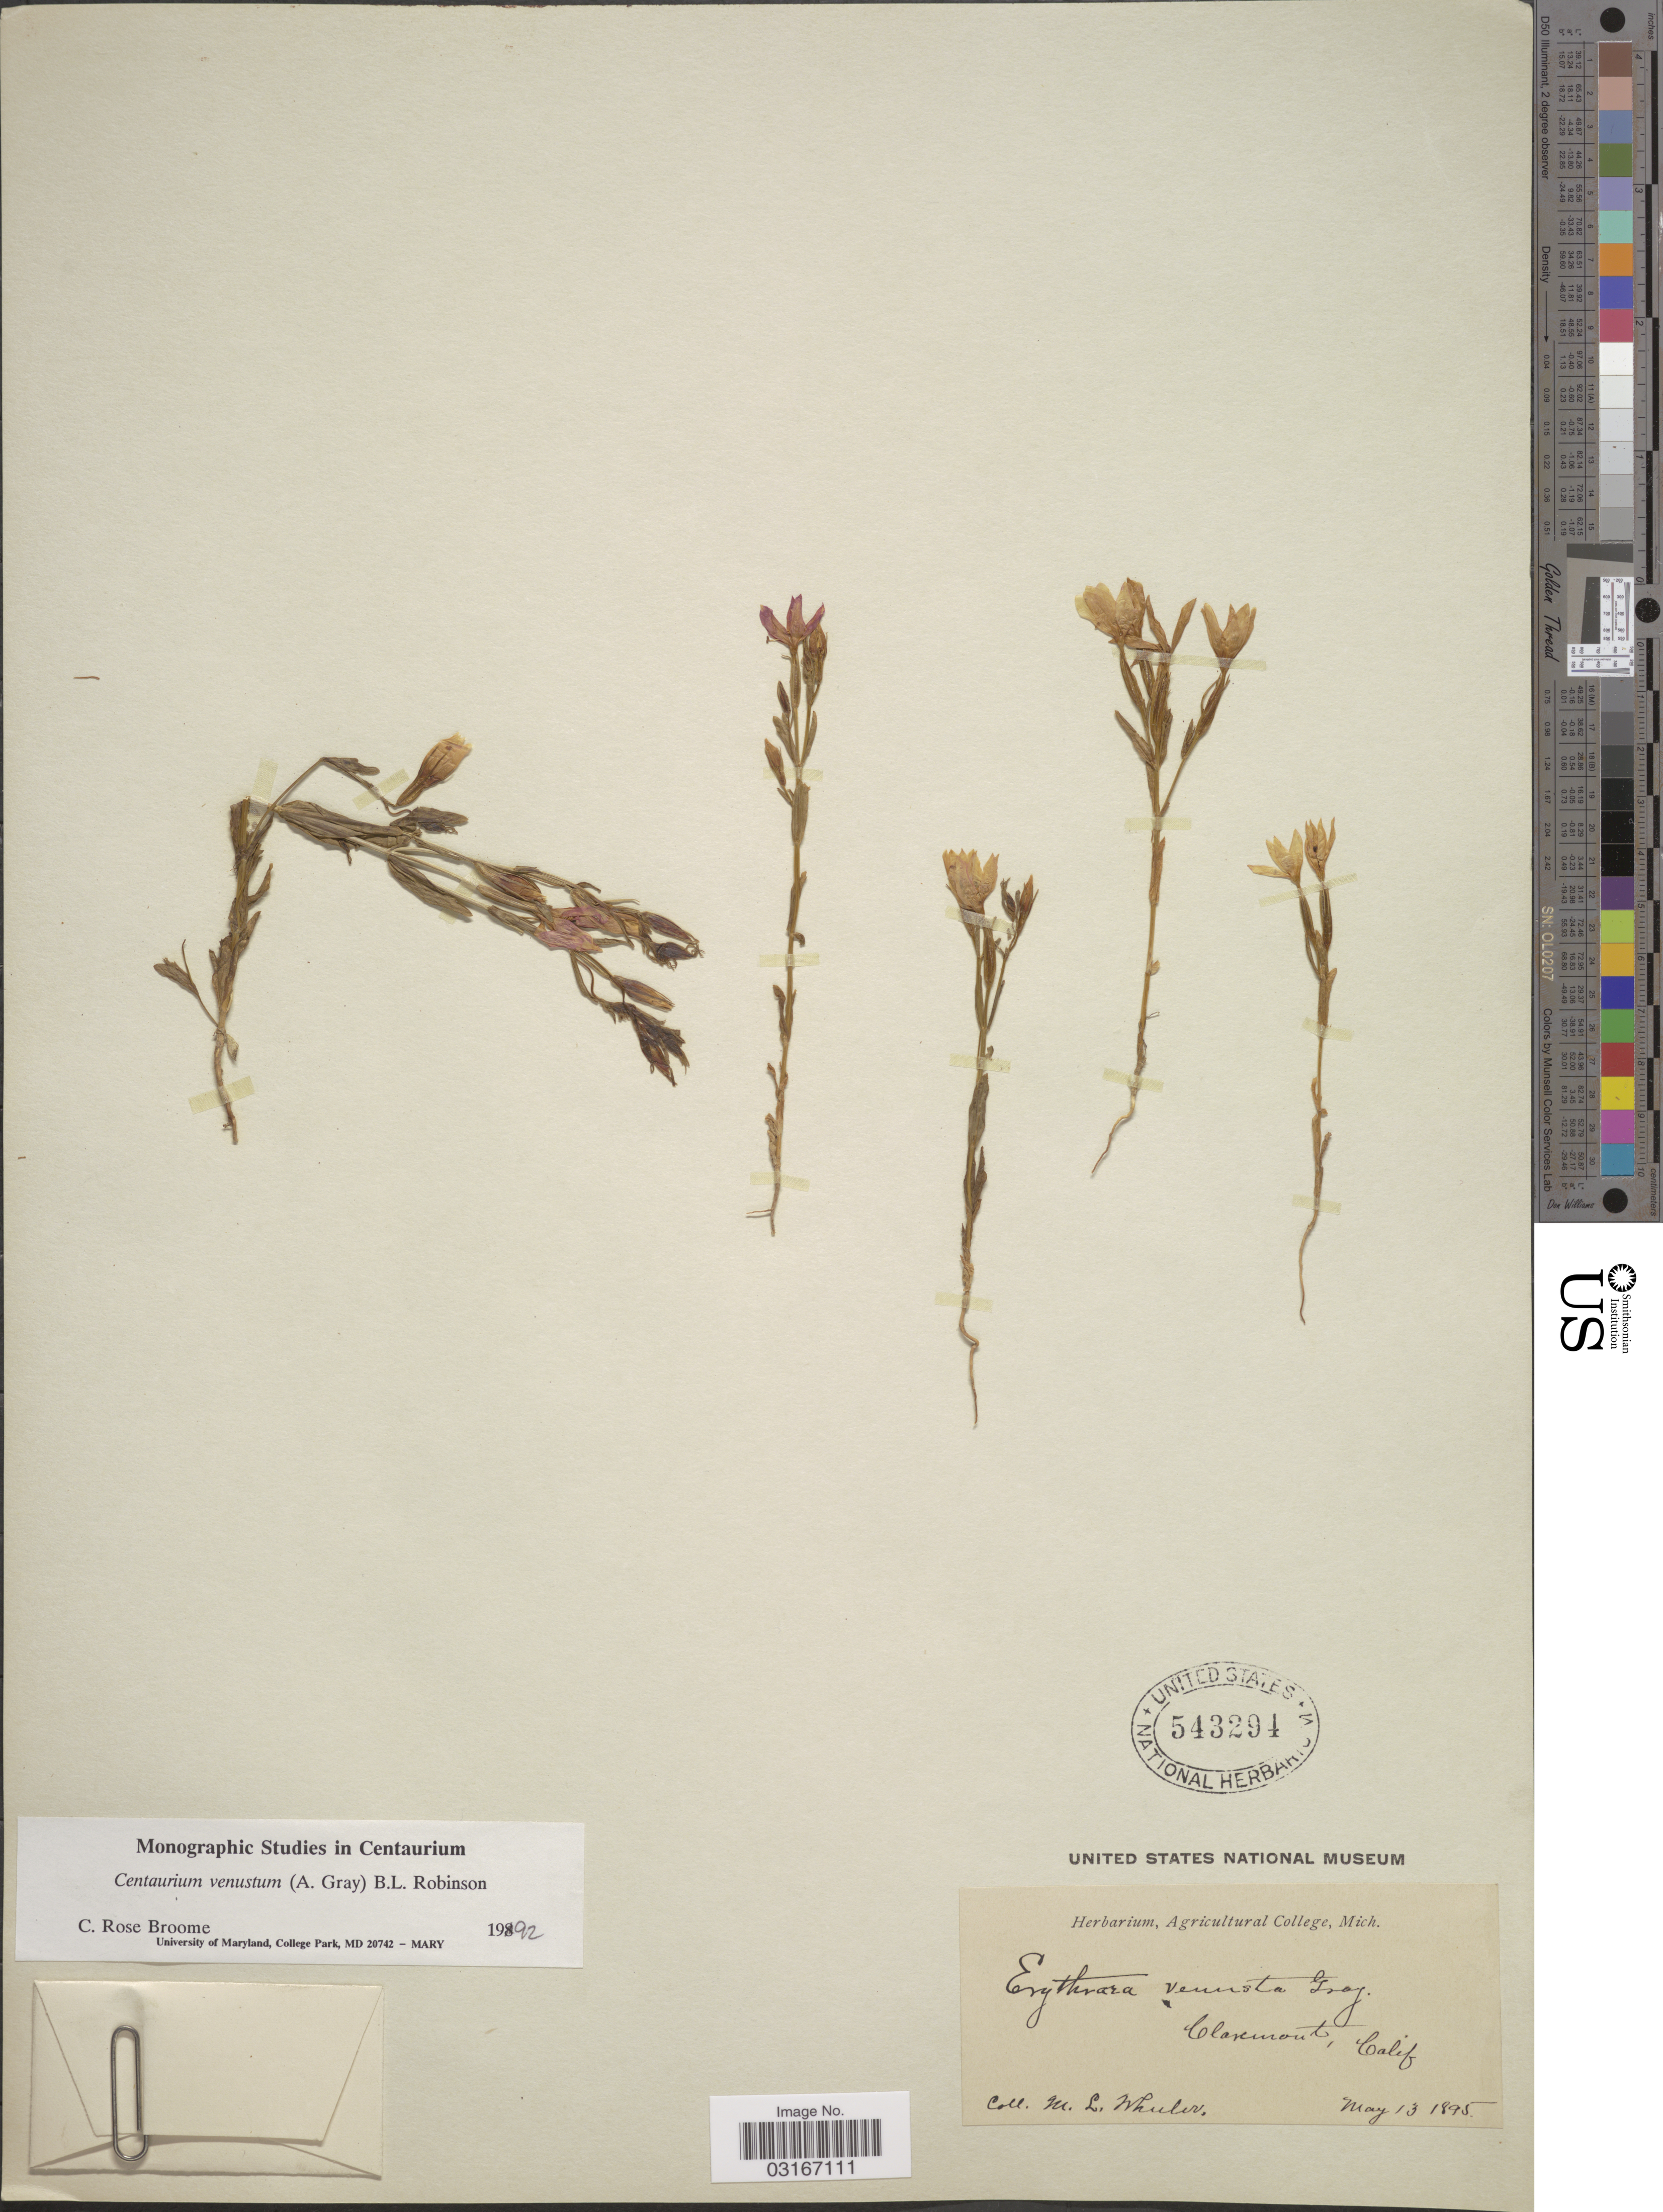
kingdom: Plantae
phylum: Tracheophyta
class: Magnoliopsida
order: Gentianales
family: Gentianaceae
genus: Centaurium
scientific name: Centaurium venustum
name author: (A. Gray) B.L. Rob.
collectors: M. Wheeler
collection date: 1895-05-13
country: United States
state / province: California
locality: Claremont.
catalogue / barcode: US 543294